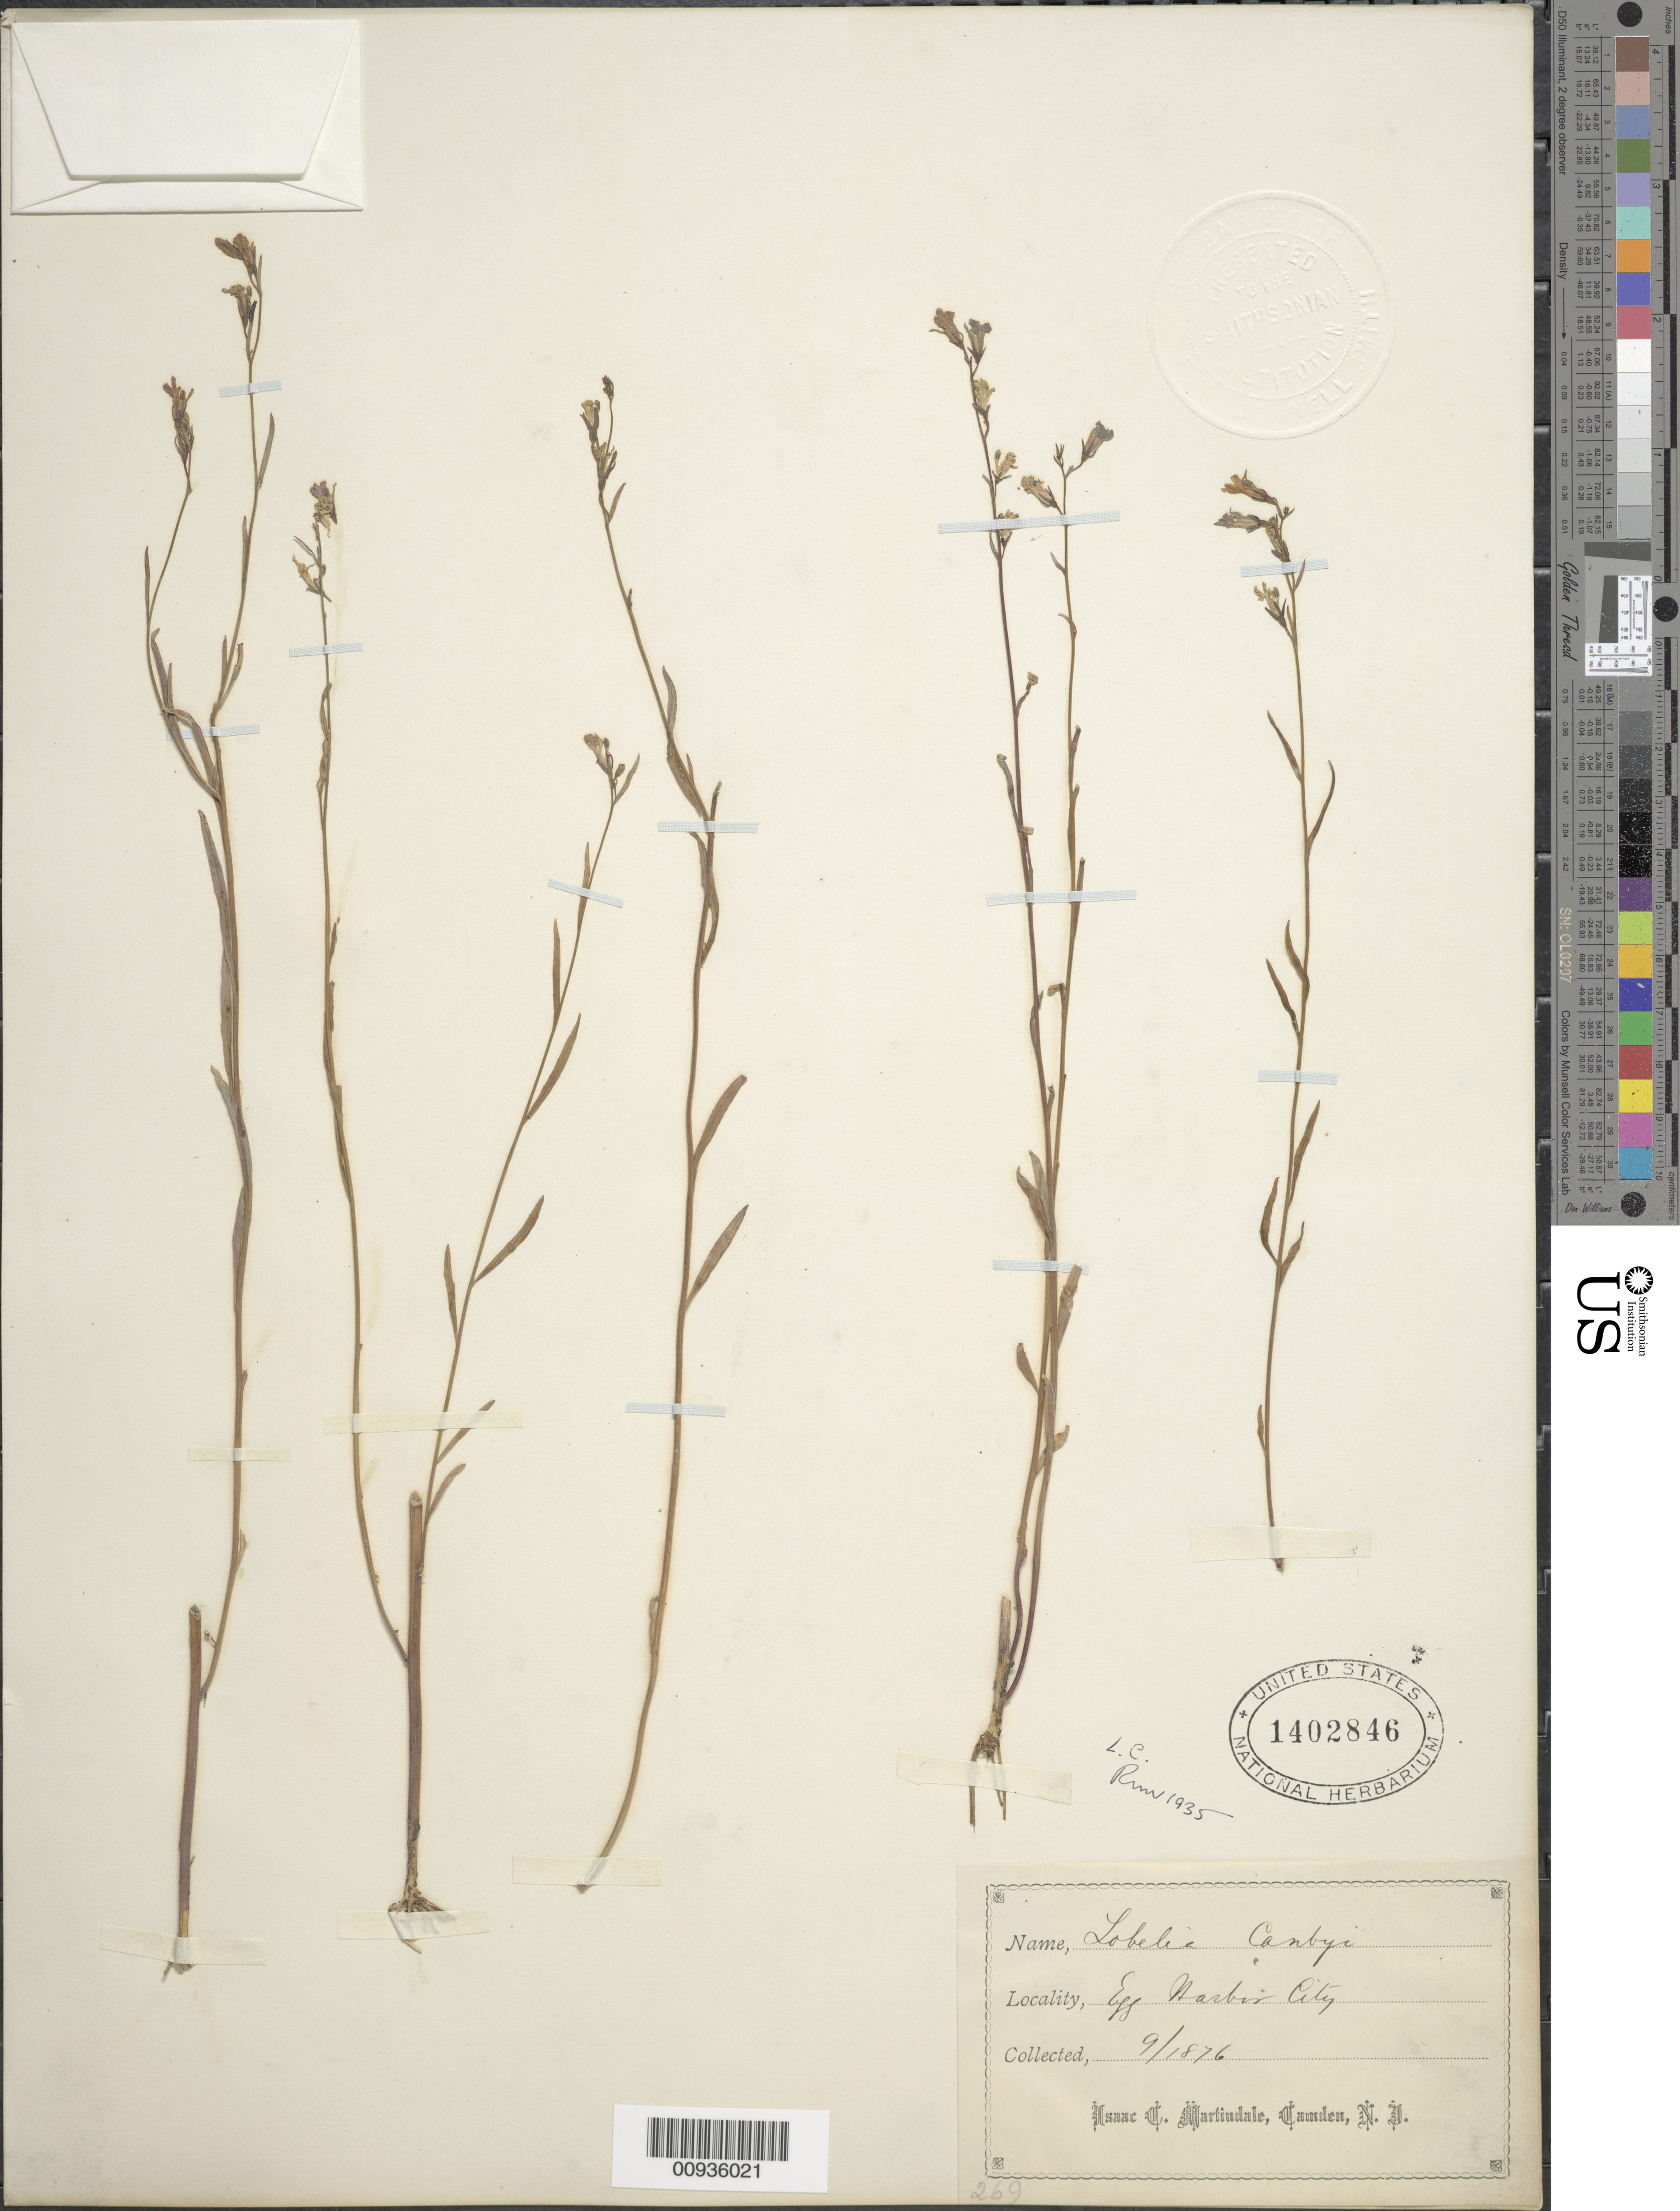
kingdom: Plantae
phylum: Tracheophyta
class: Magnoliopsida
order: Asterales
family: Campanulaceae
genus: Lobelia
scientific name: Lobelia canbyi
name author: A. Gray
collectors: I. C. Martindale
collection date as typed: Sep 1876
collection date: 1876-09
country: United States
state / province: New Jersey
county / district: Atlantic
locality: Egg Harbor City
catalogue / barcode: US 1402846